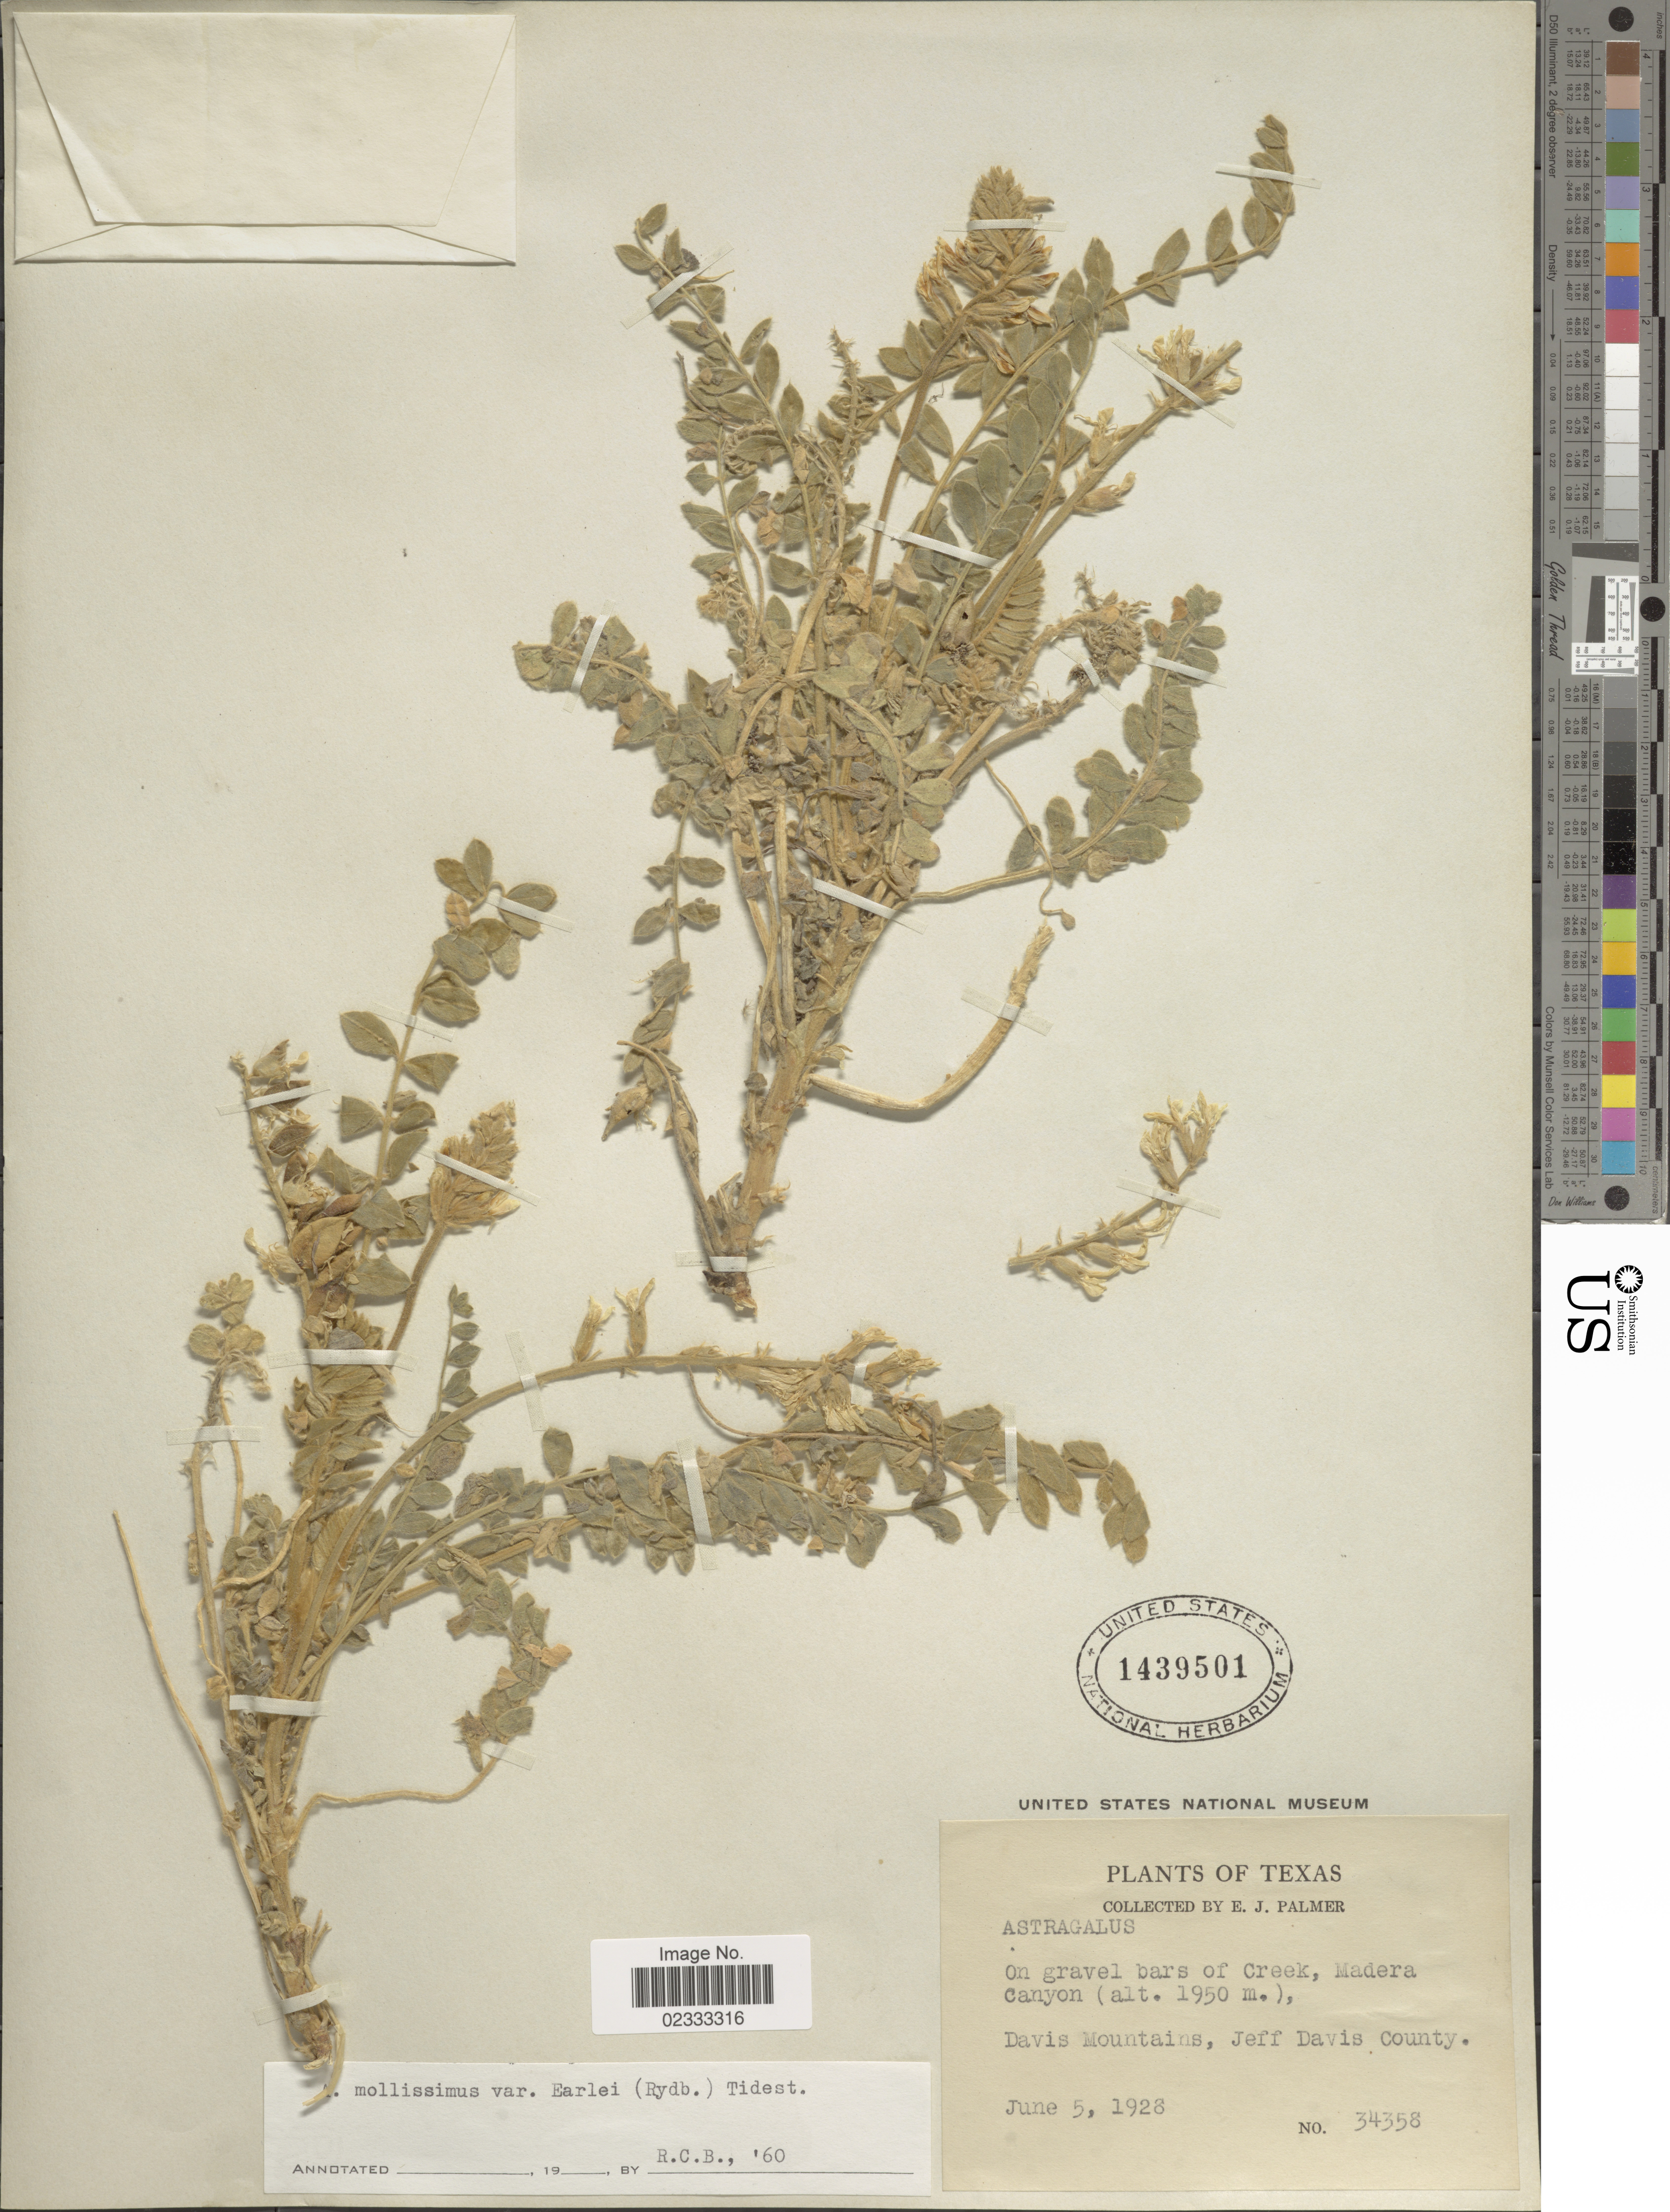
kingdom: Plantae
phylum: Tracheophyta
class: Magnoliopsida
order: Fabales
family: Fabaceae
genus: Astragalus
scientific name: Astragalus mollissimus var. earlei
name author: (Greene ex Rydb.) Tidestr.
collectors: E. J. Palmer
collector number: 34358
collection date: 1928-06-05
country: United States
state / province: Texas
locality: On gravel bars of Creek, Madera Canyon, Davis Mountains, Jeff Davis County.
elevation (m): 1950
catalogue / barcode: US 1439501